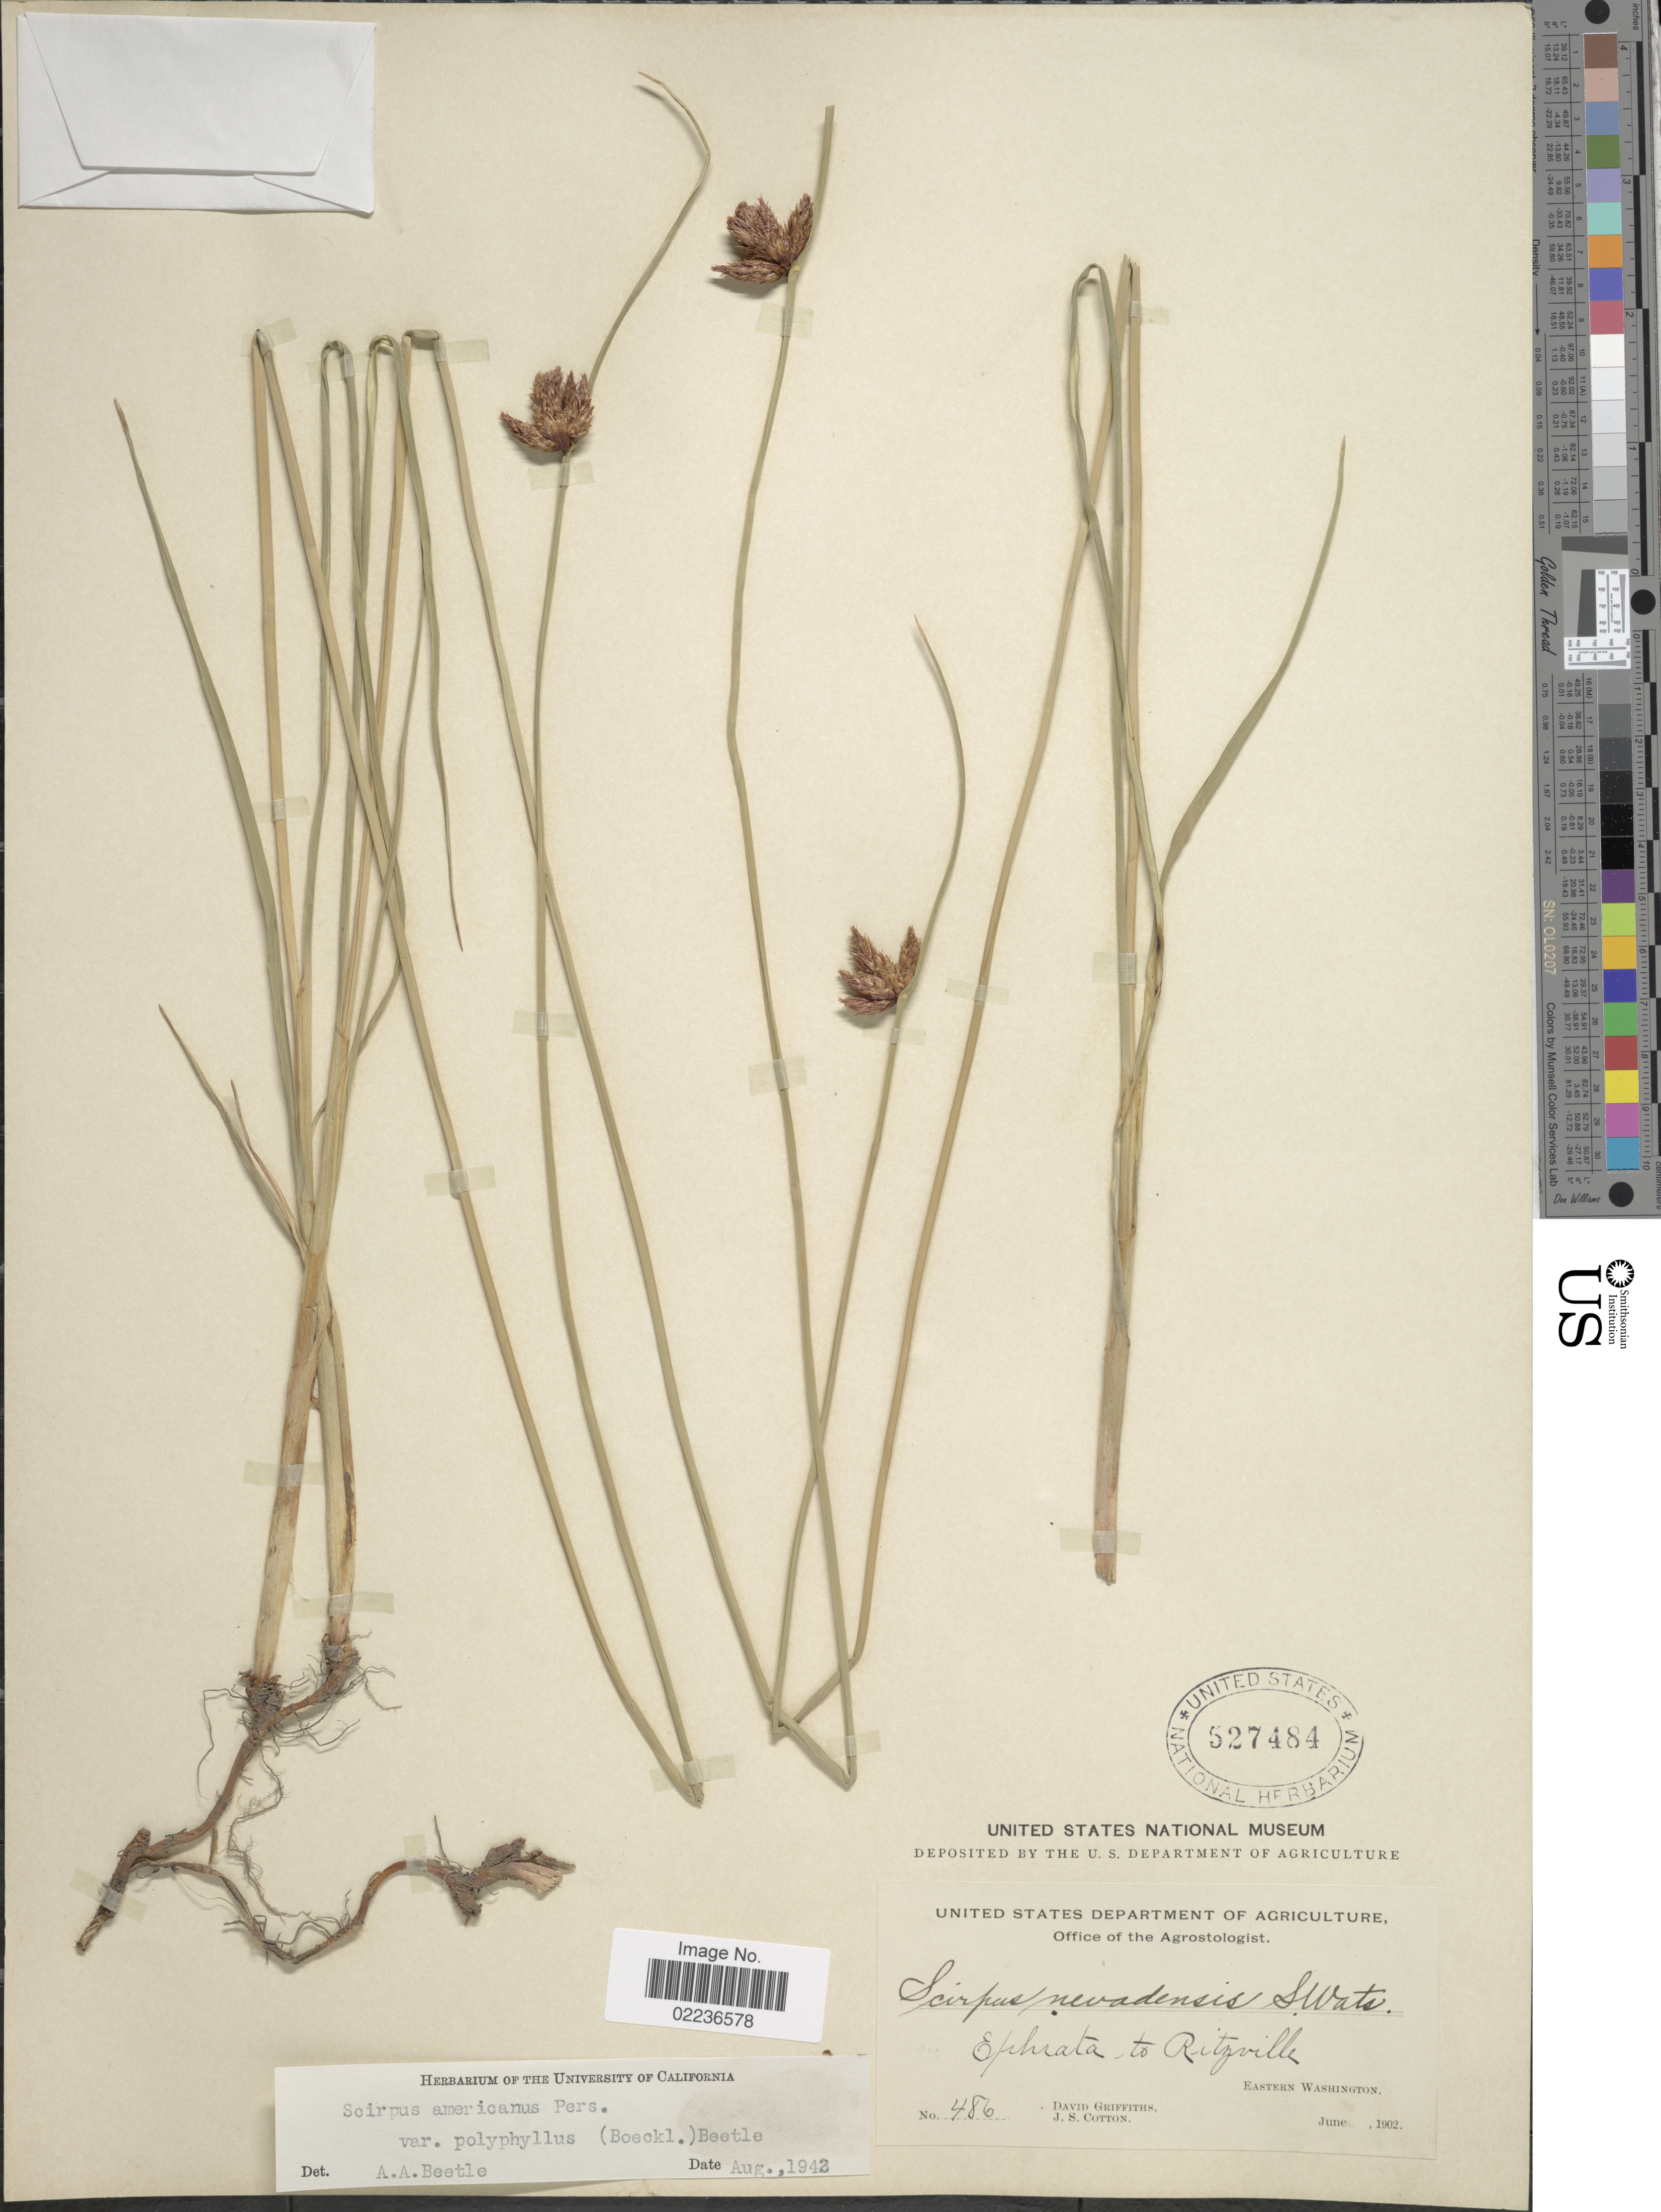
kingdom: Plantae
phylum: Tracheophyta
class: Liliopsida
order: Poales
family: Cyperaceae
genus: Schoenoplectus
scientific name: Schoenoplectus pungens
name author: (Vahl) Palla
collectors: D. Griffiths & J. S. Cotton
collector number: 486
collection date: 1902-06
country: United States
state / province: Washington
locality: Ephrata to Ritzville, Eastern Washington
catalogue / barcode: US 527484